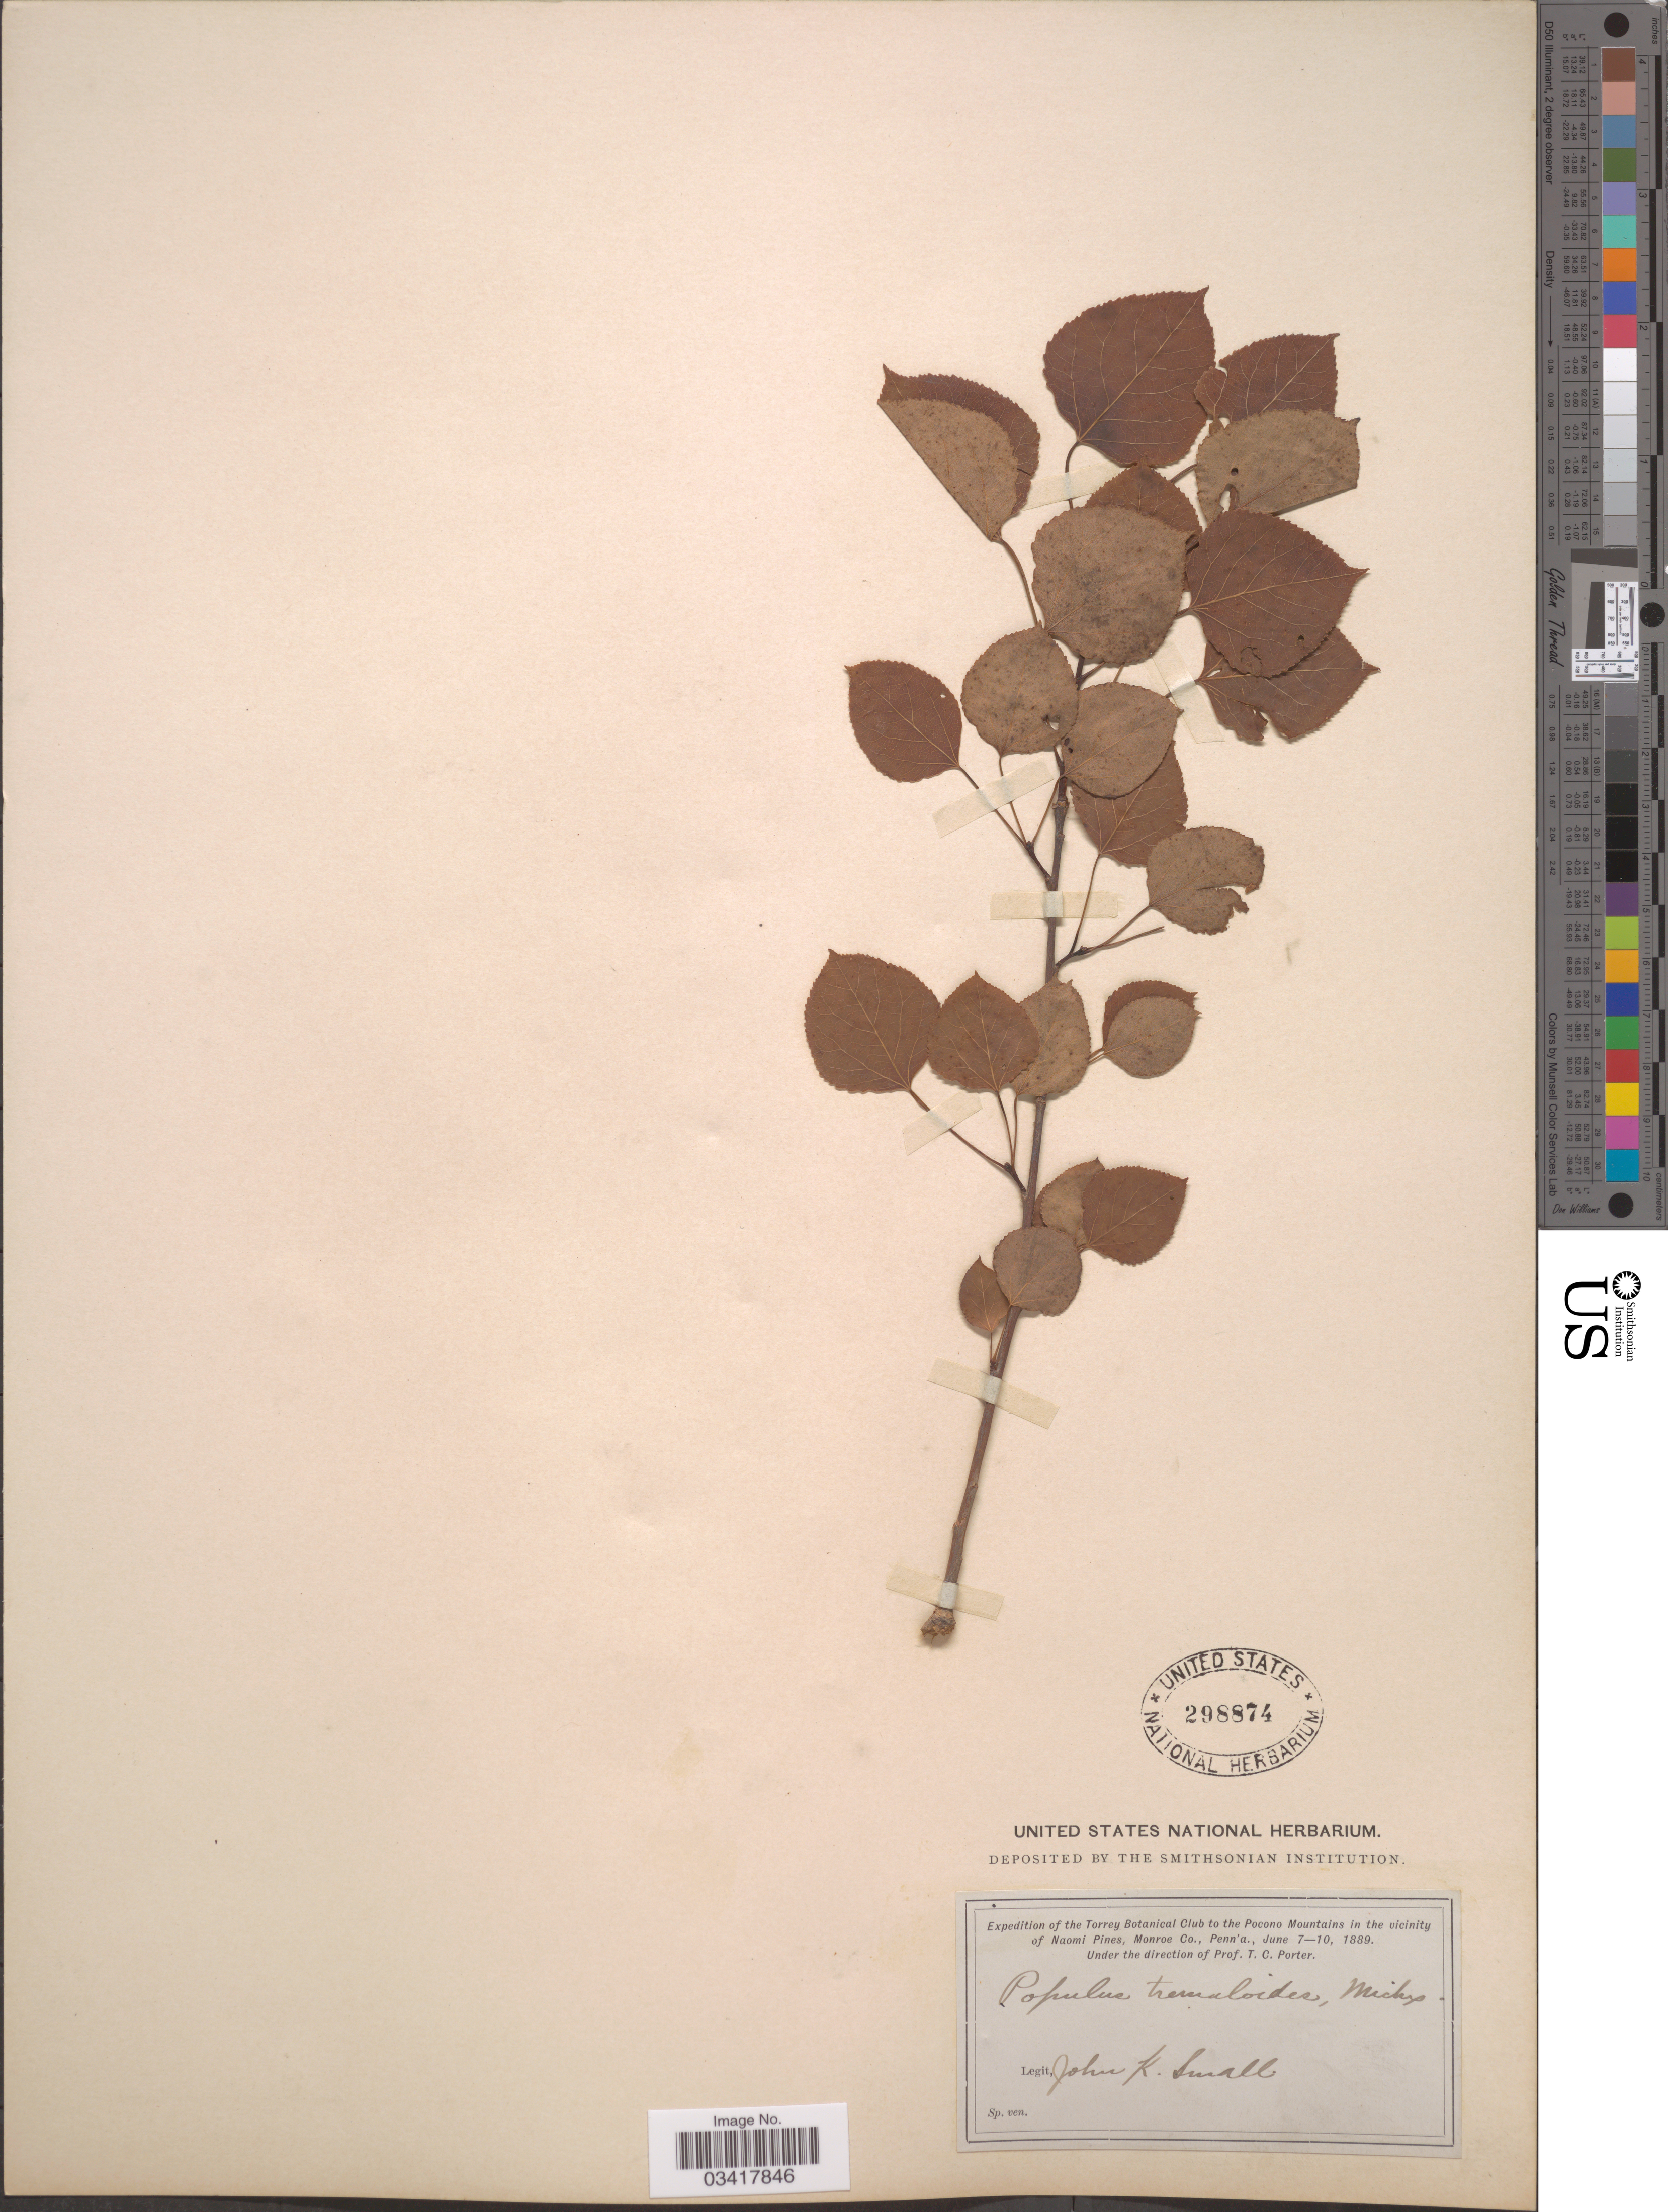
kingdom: Plantae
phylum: Tracheophyta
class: Magnoliopsida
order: Malpighiales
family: Salicaceae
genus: Populus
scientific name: Populus tremuloides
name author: Michx.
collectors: J. K. Small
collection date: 1889-06-07/1889-06-10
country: United States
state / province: Pennsylvania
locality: Pocono Mountains on the vicinity of Naomi Pines, Monroe Co.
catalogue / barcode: US 298874